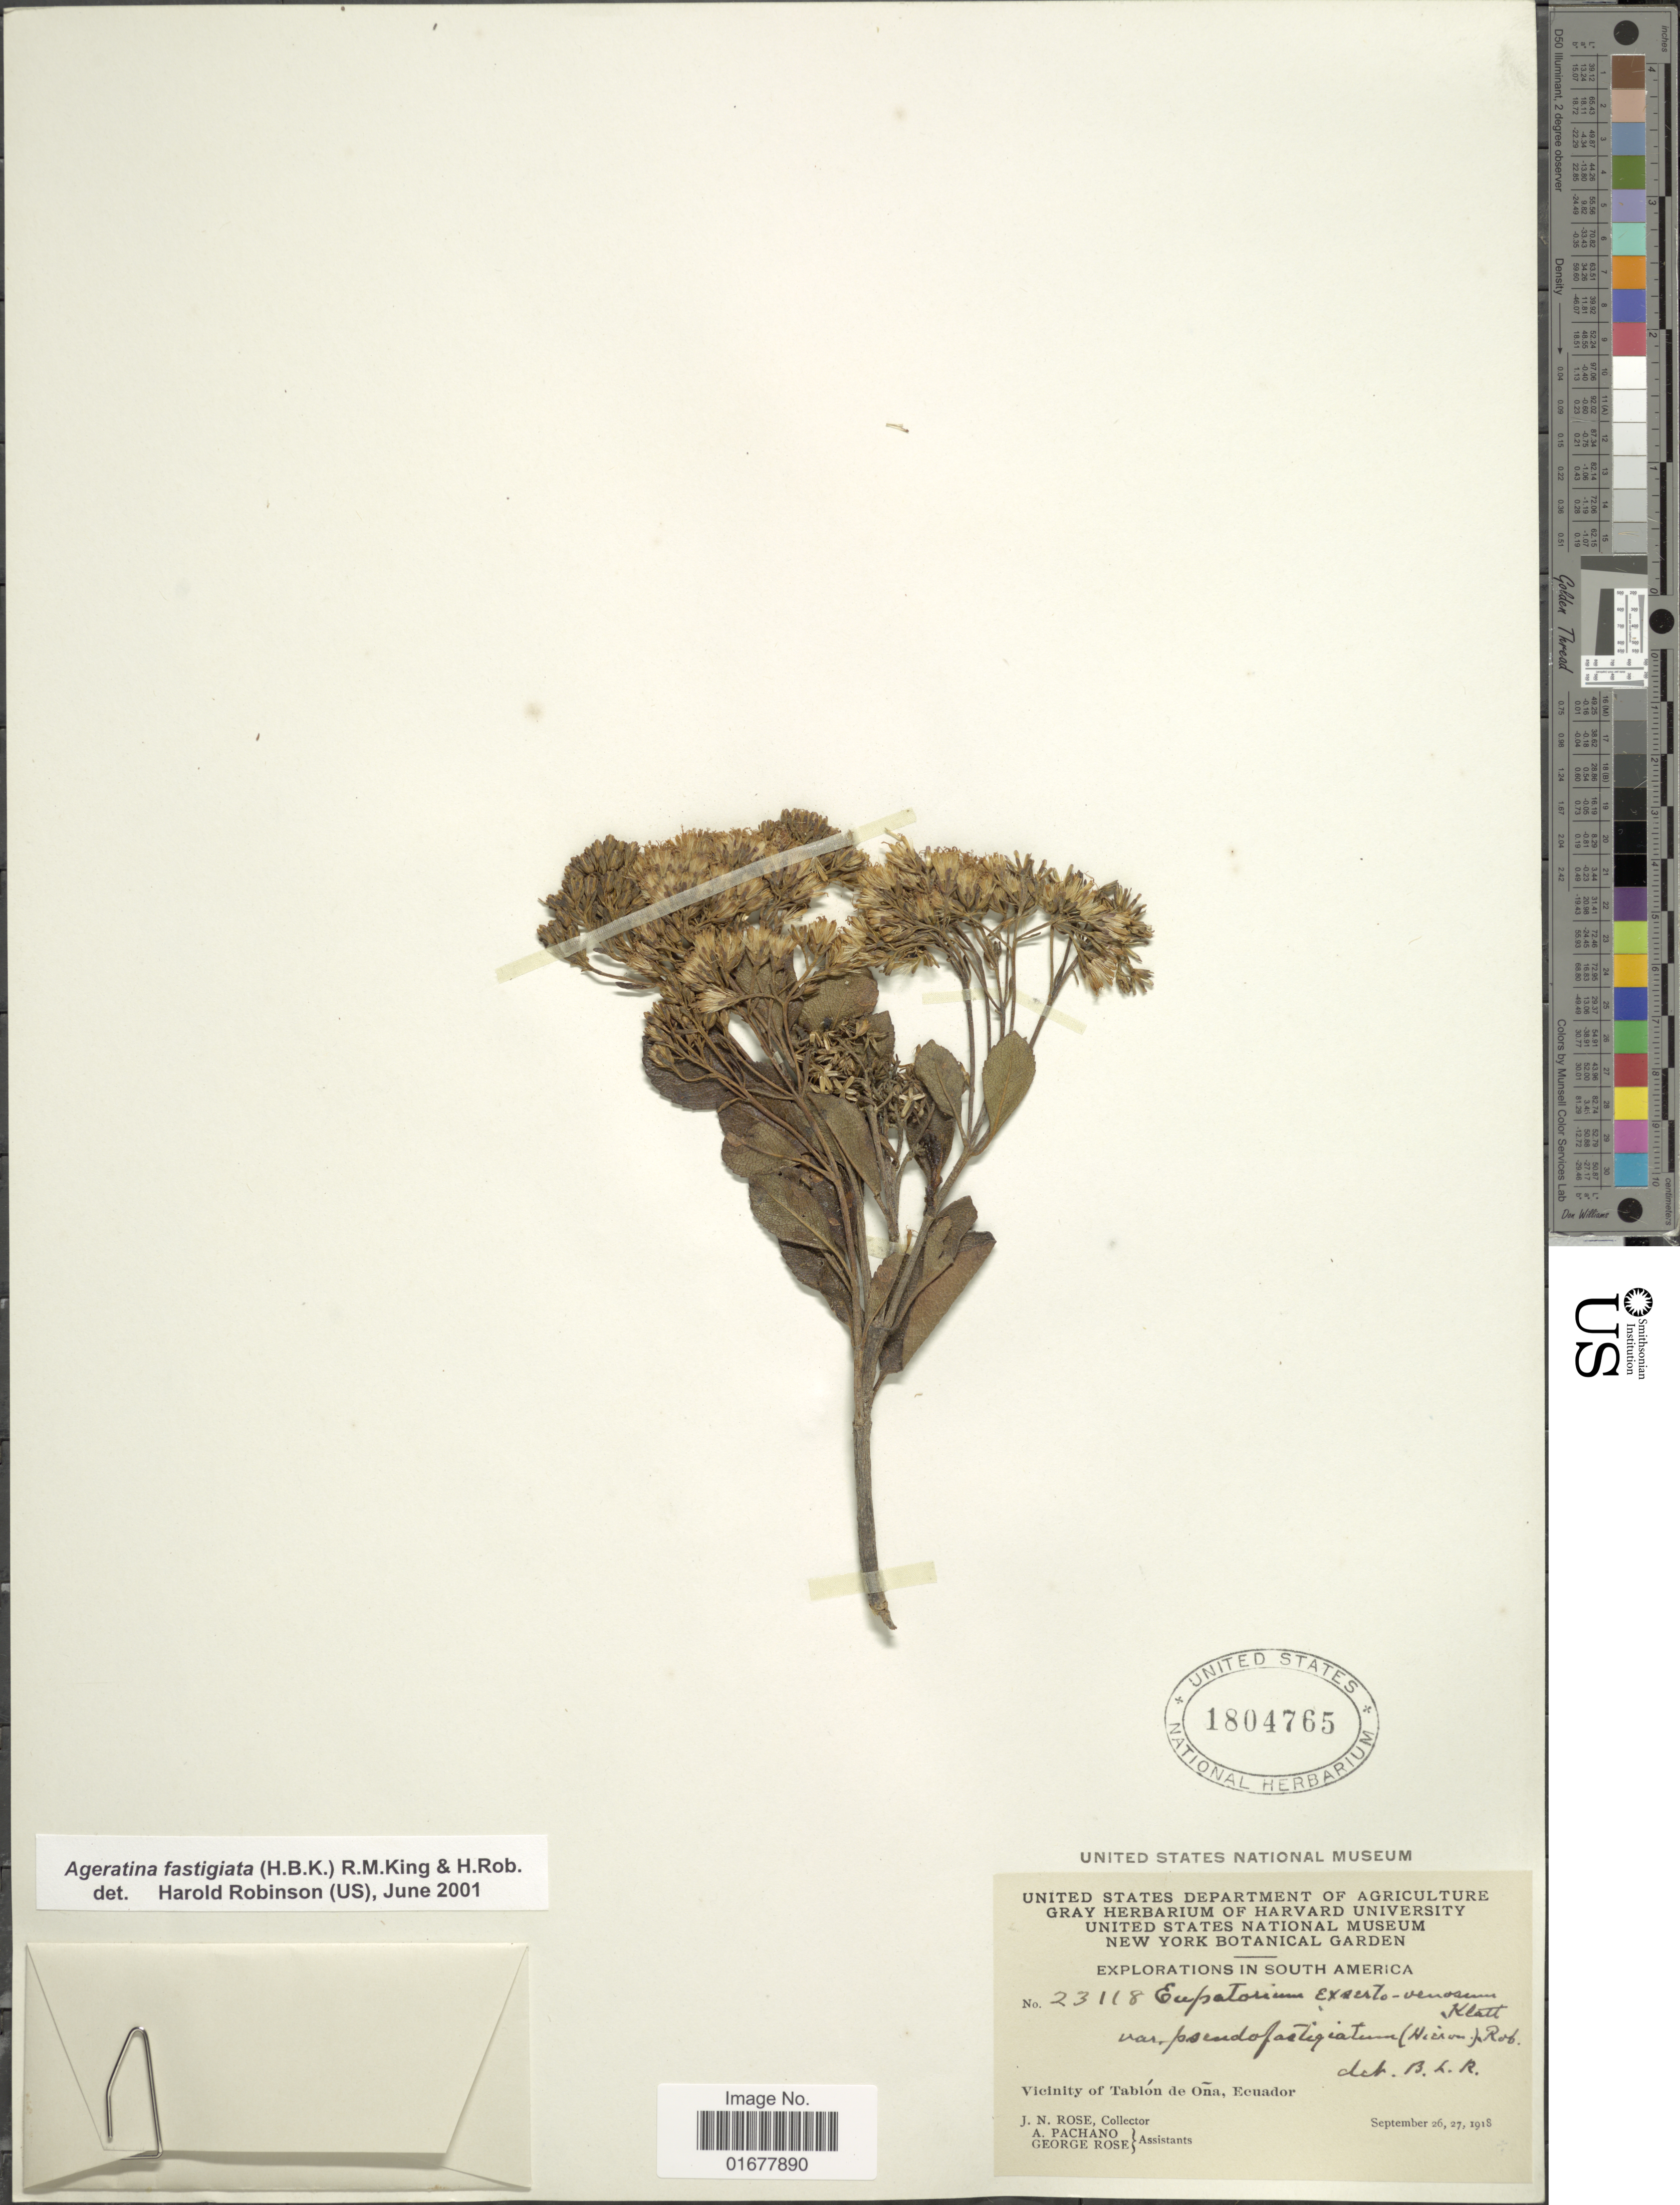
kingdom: Plantae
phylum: Tracheophyta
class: Magnoliopsida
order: Asterales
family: Asteraceae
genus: Ageratina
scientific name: Ageratina exserto-venosa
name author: (Klatt) R.M. King & H. Rob.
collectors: J. N. Rose, A. Pachano & G. Rose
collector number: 23118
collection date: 1918-09-26/1918-09-27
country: Ecuador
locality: Vicinity of Tablon de Ona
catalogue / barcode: US 1804765